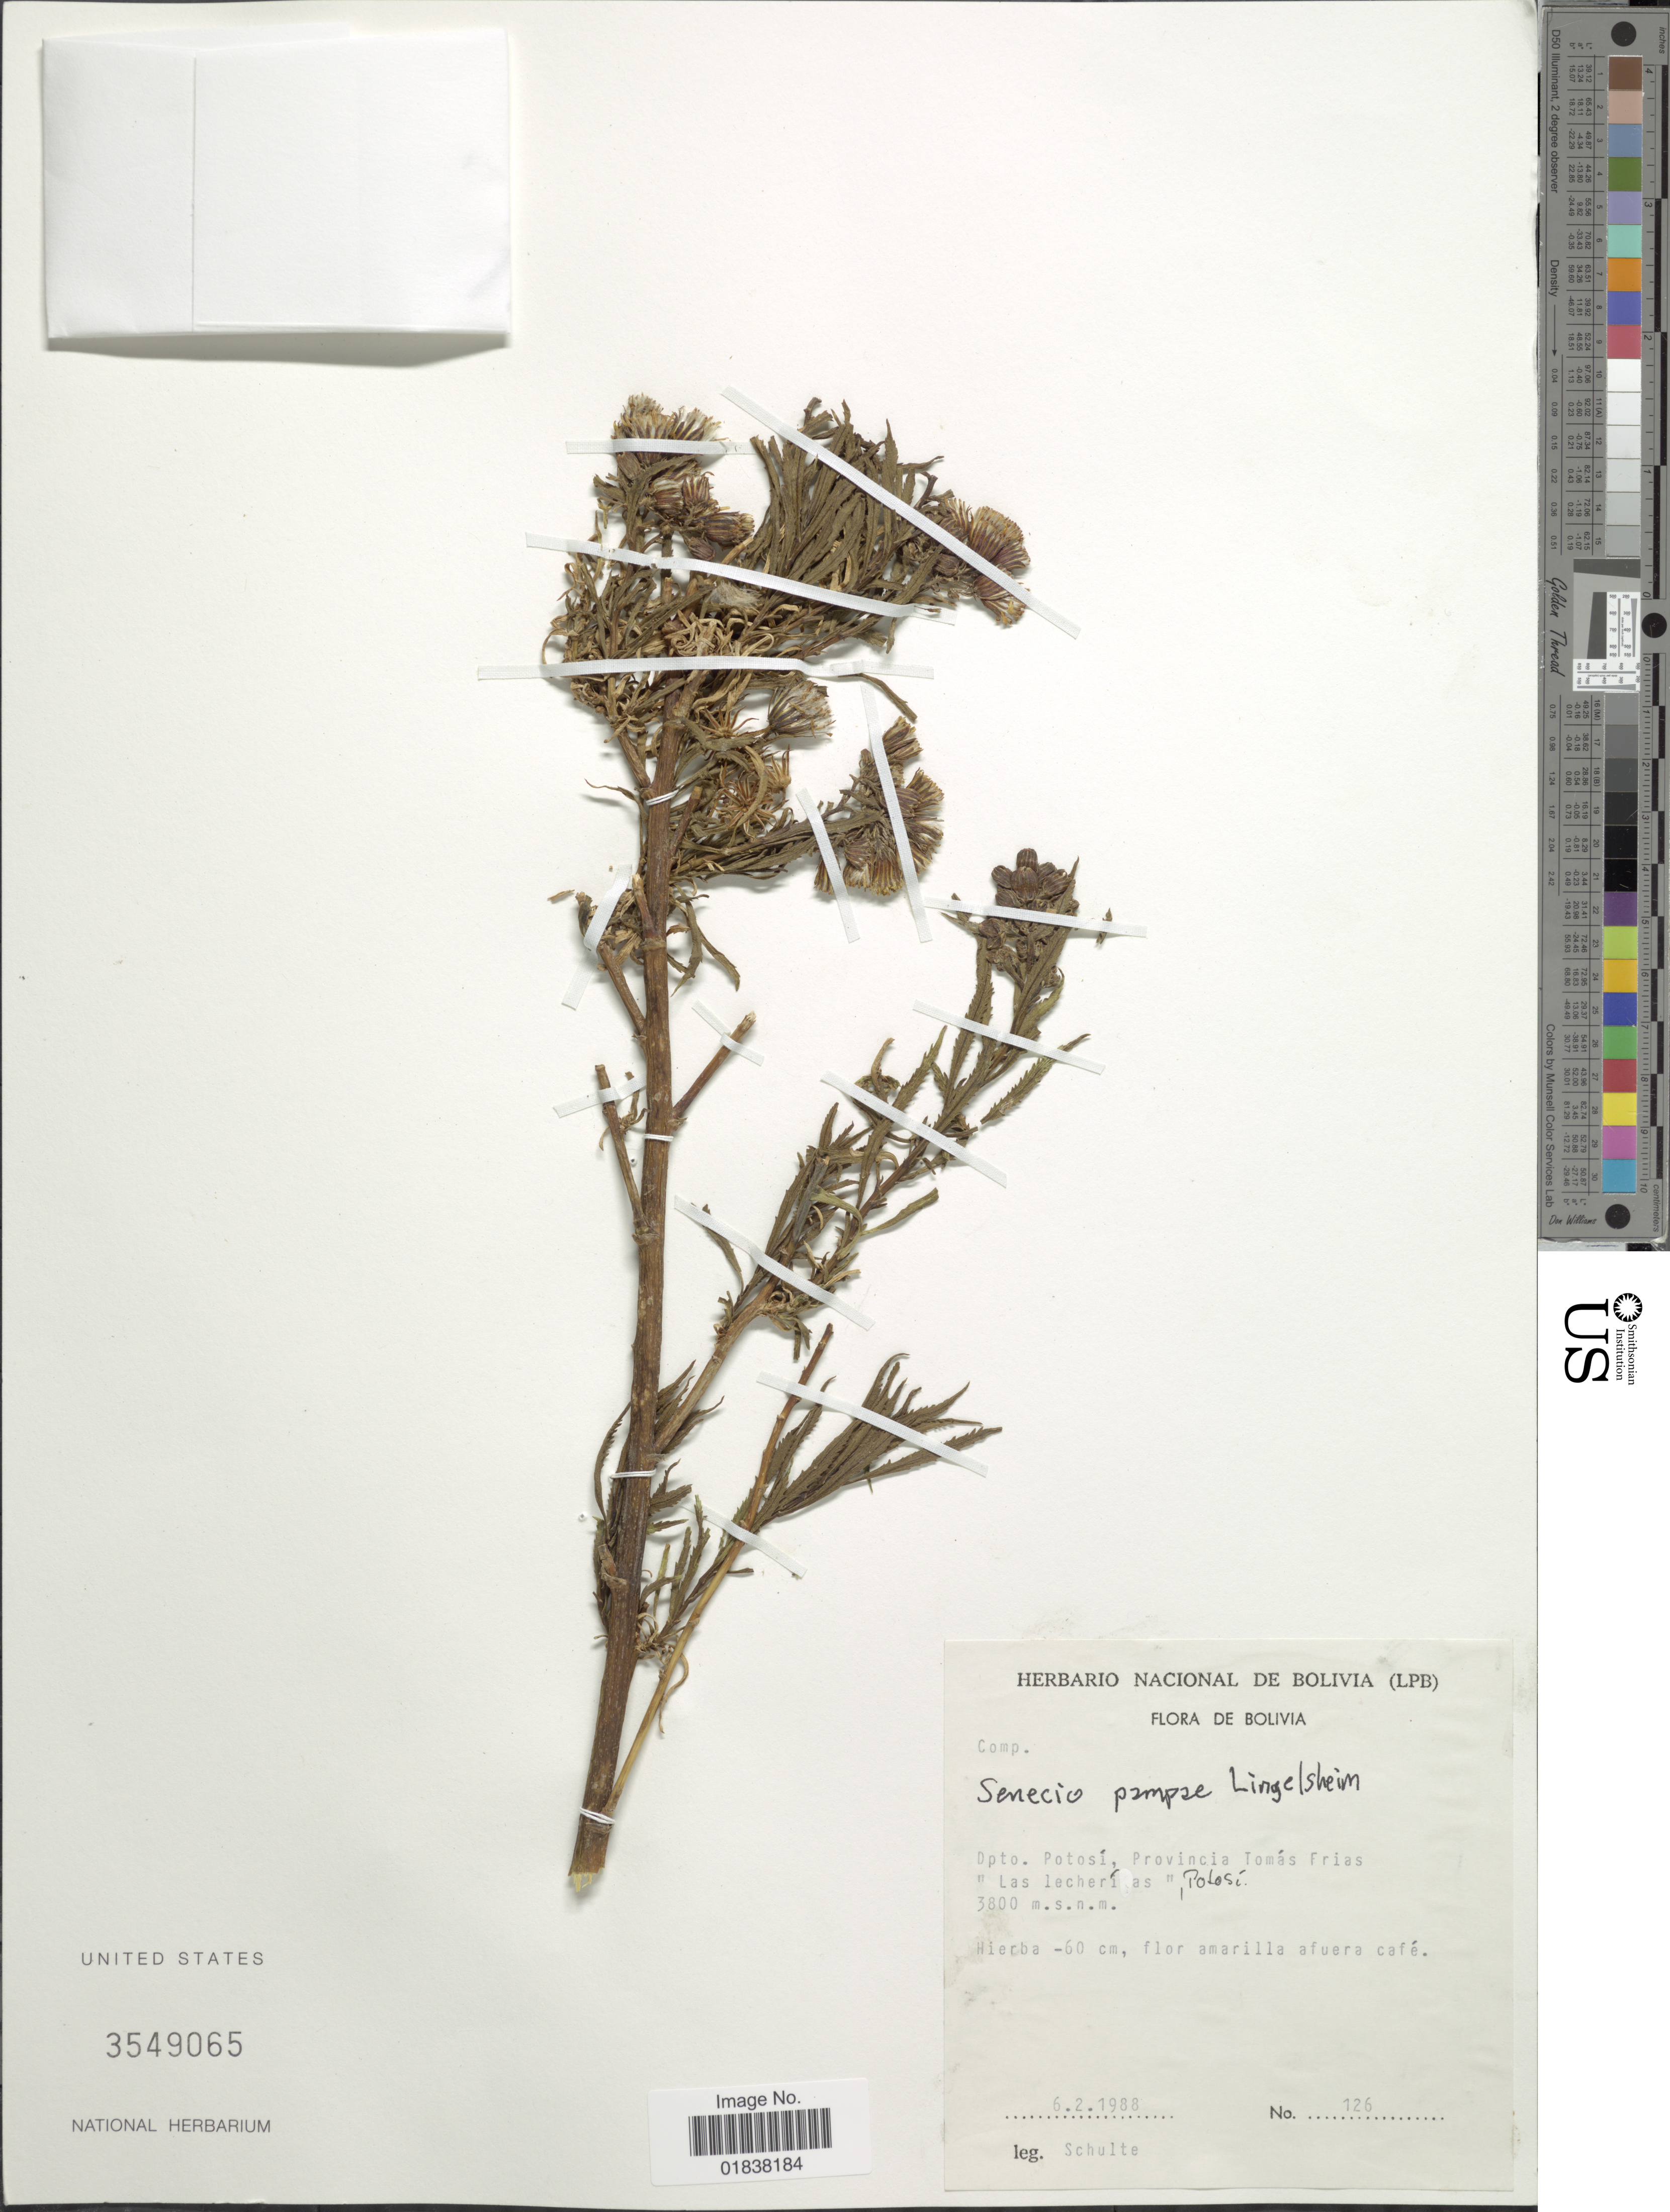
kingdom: Plantae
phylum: Tracheophyta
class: Magnoliopsida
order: Asterales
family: Asteraceae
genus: Senecio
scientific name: Senecio pampae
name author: Lingelsh.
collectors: M. Schulte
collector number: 126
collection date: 1988-02-06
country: Bolivia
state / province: Potosi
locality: Provincia Tomas Frias, Las lecherias, Potosi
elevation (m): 3800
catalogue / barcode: US 3549065